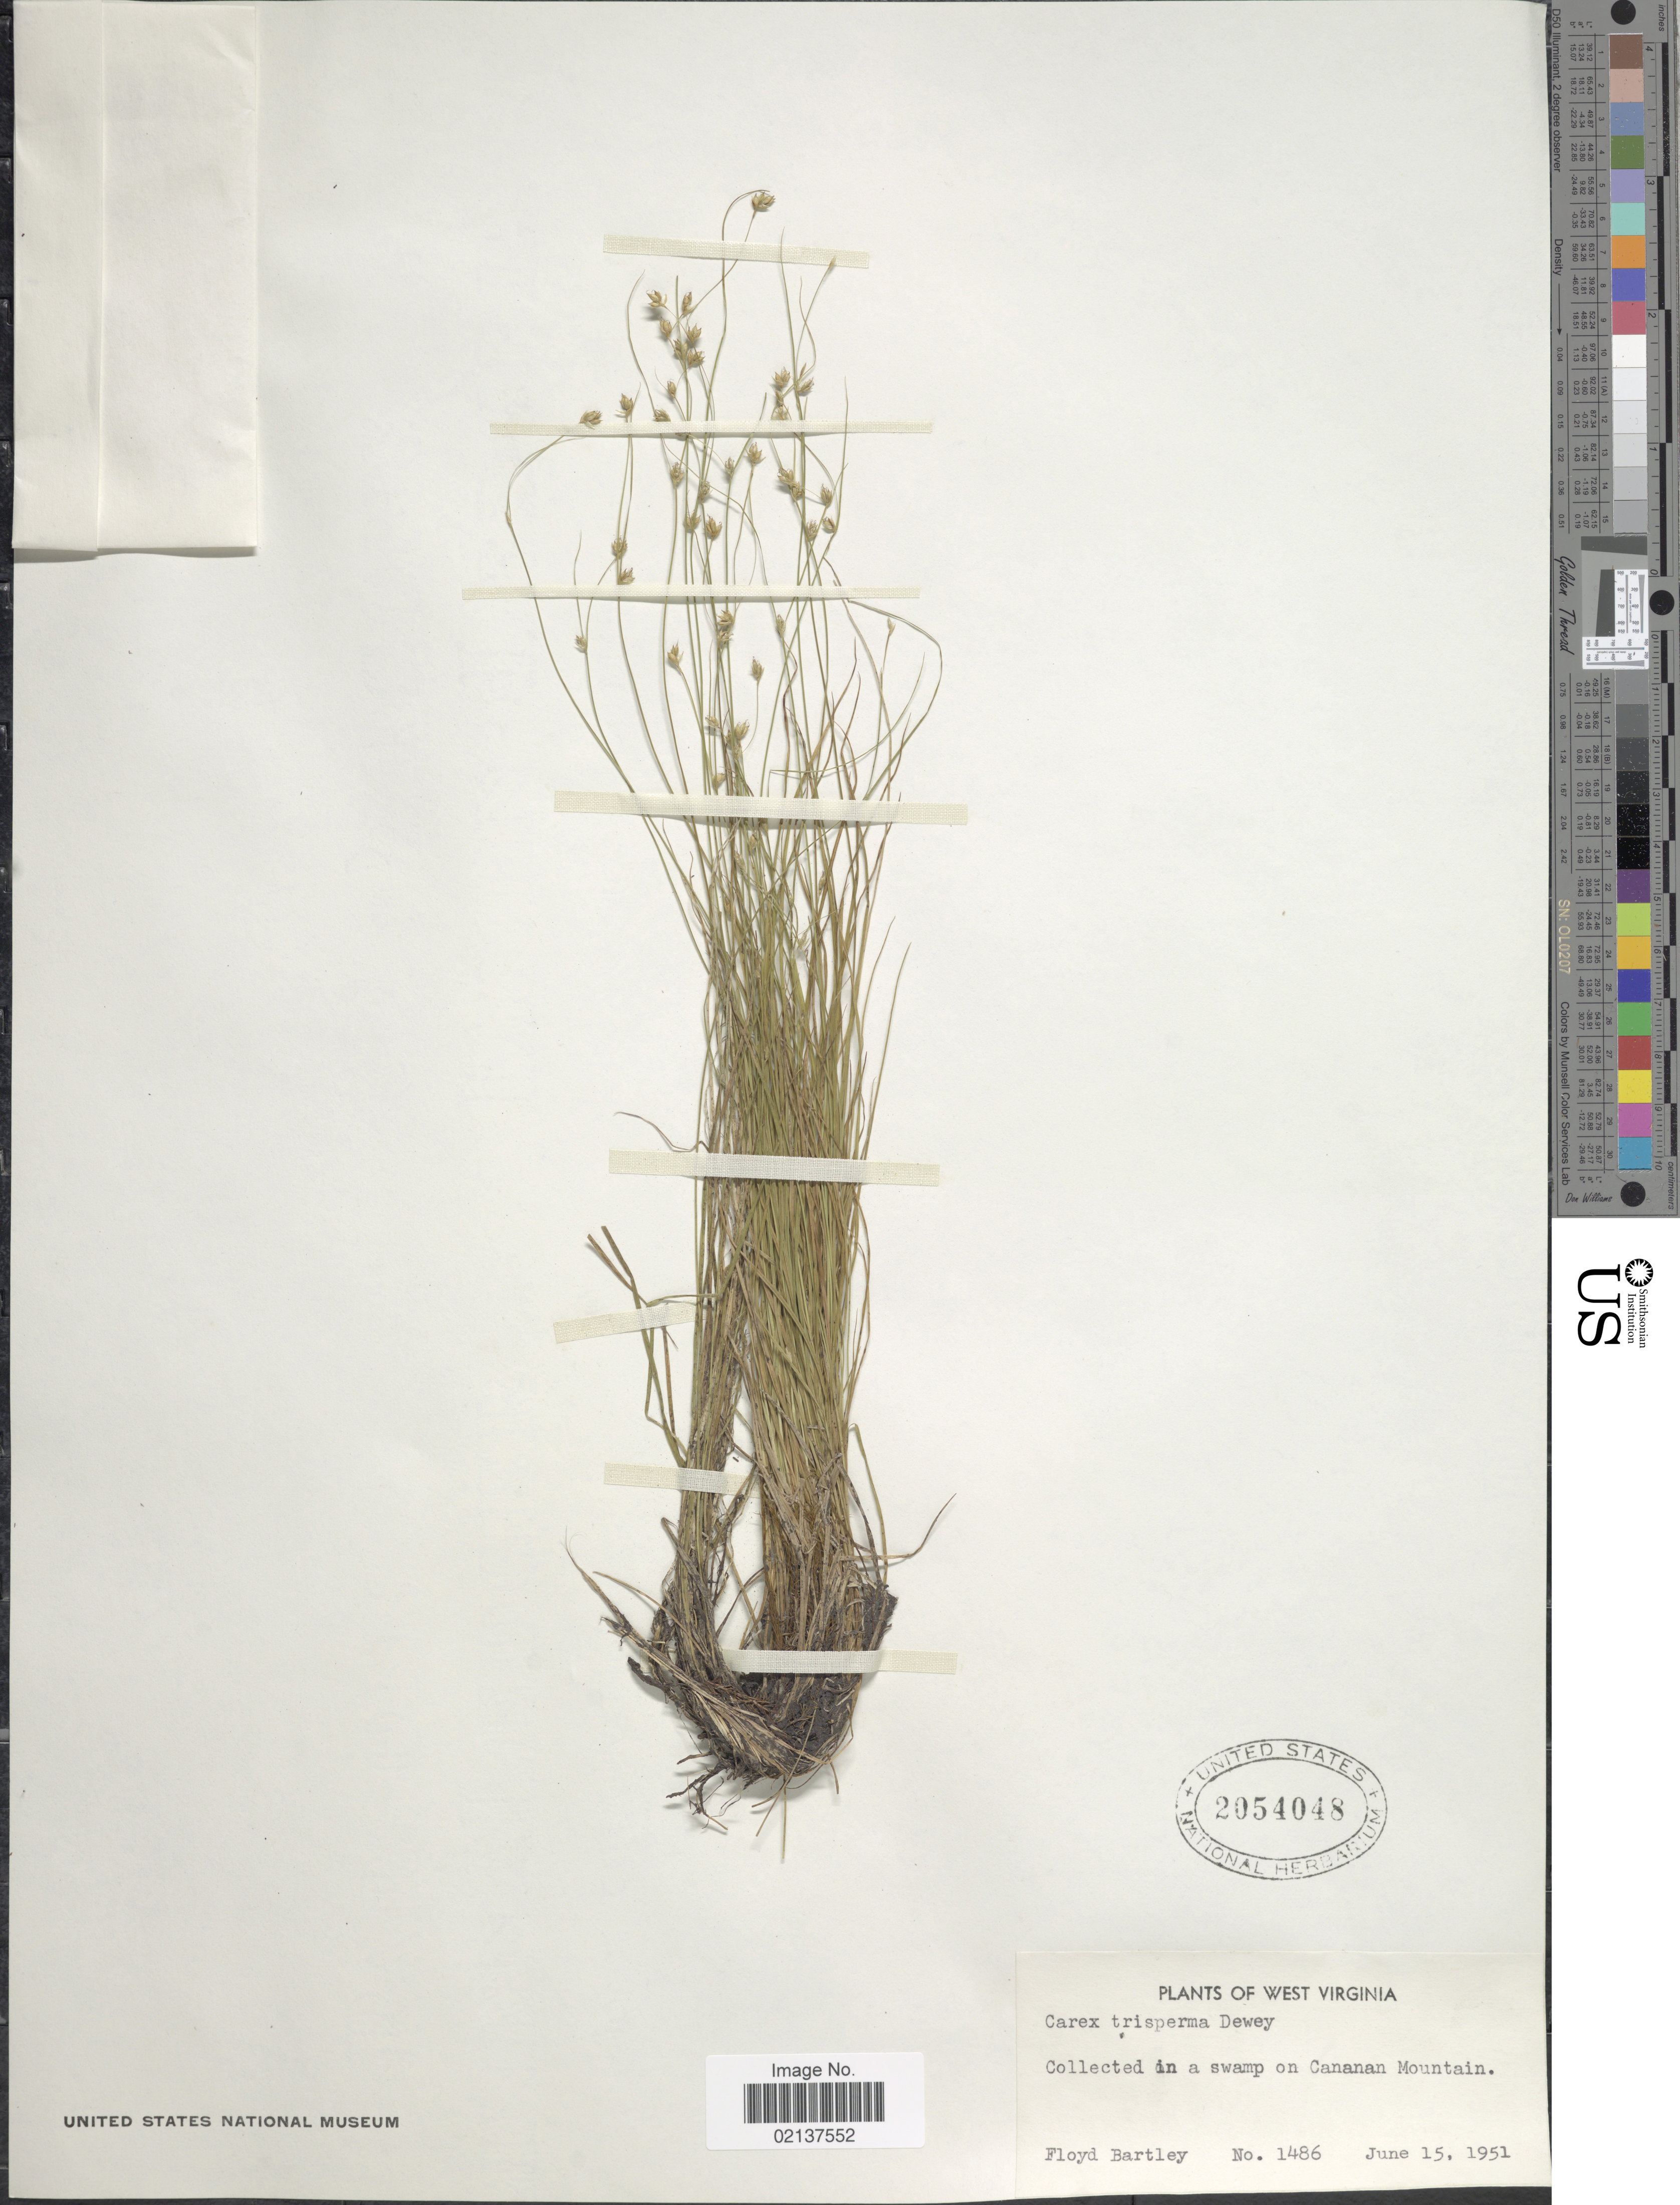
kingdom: Plantae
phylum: Tracheophyta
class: Liliopsida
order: Poales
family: Cyperaceae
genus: Carex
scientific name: Carex trisperma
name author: Dewey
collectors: F. Bartley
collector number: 1486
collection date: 1951-06-15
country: United States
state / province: West Virginia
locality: Cananan Mountain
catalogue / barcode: US 2054048